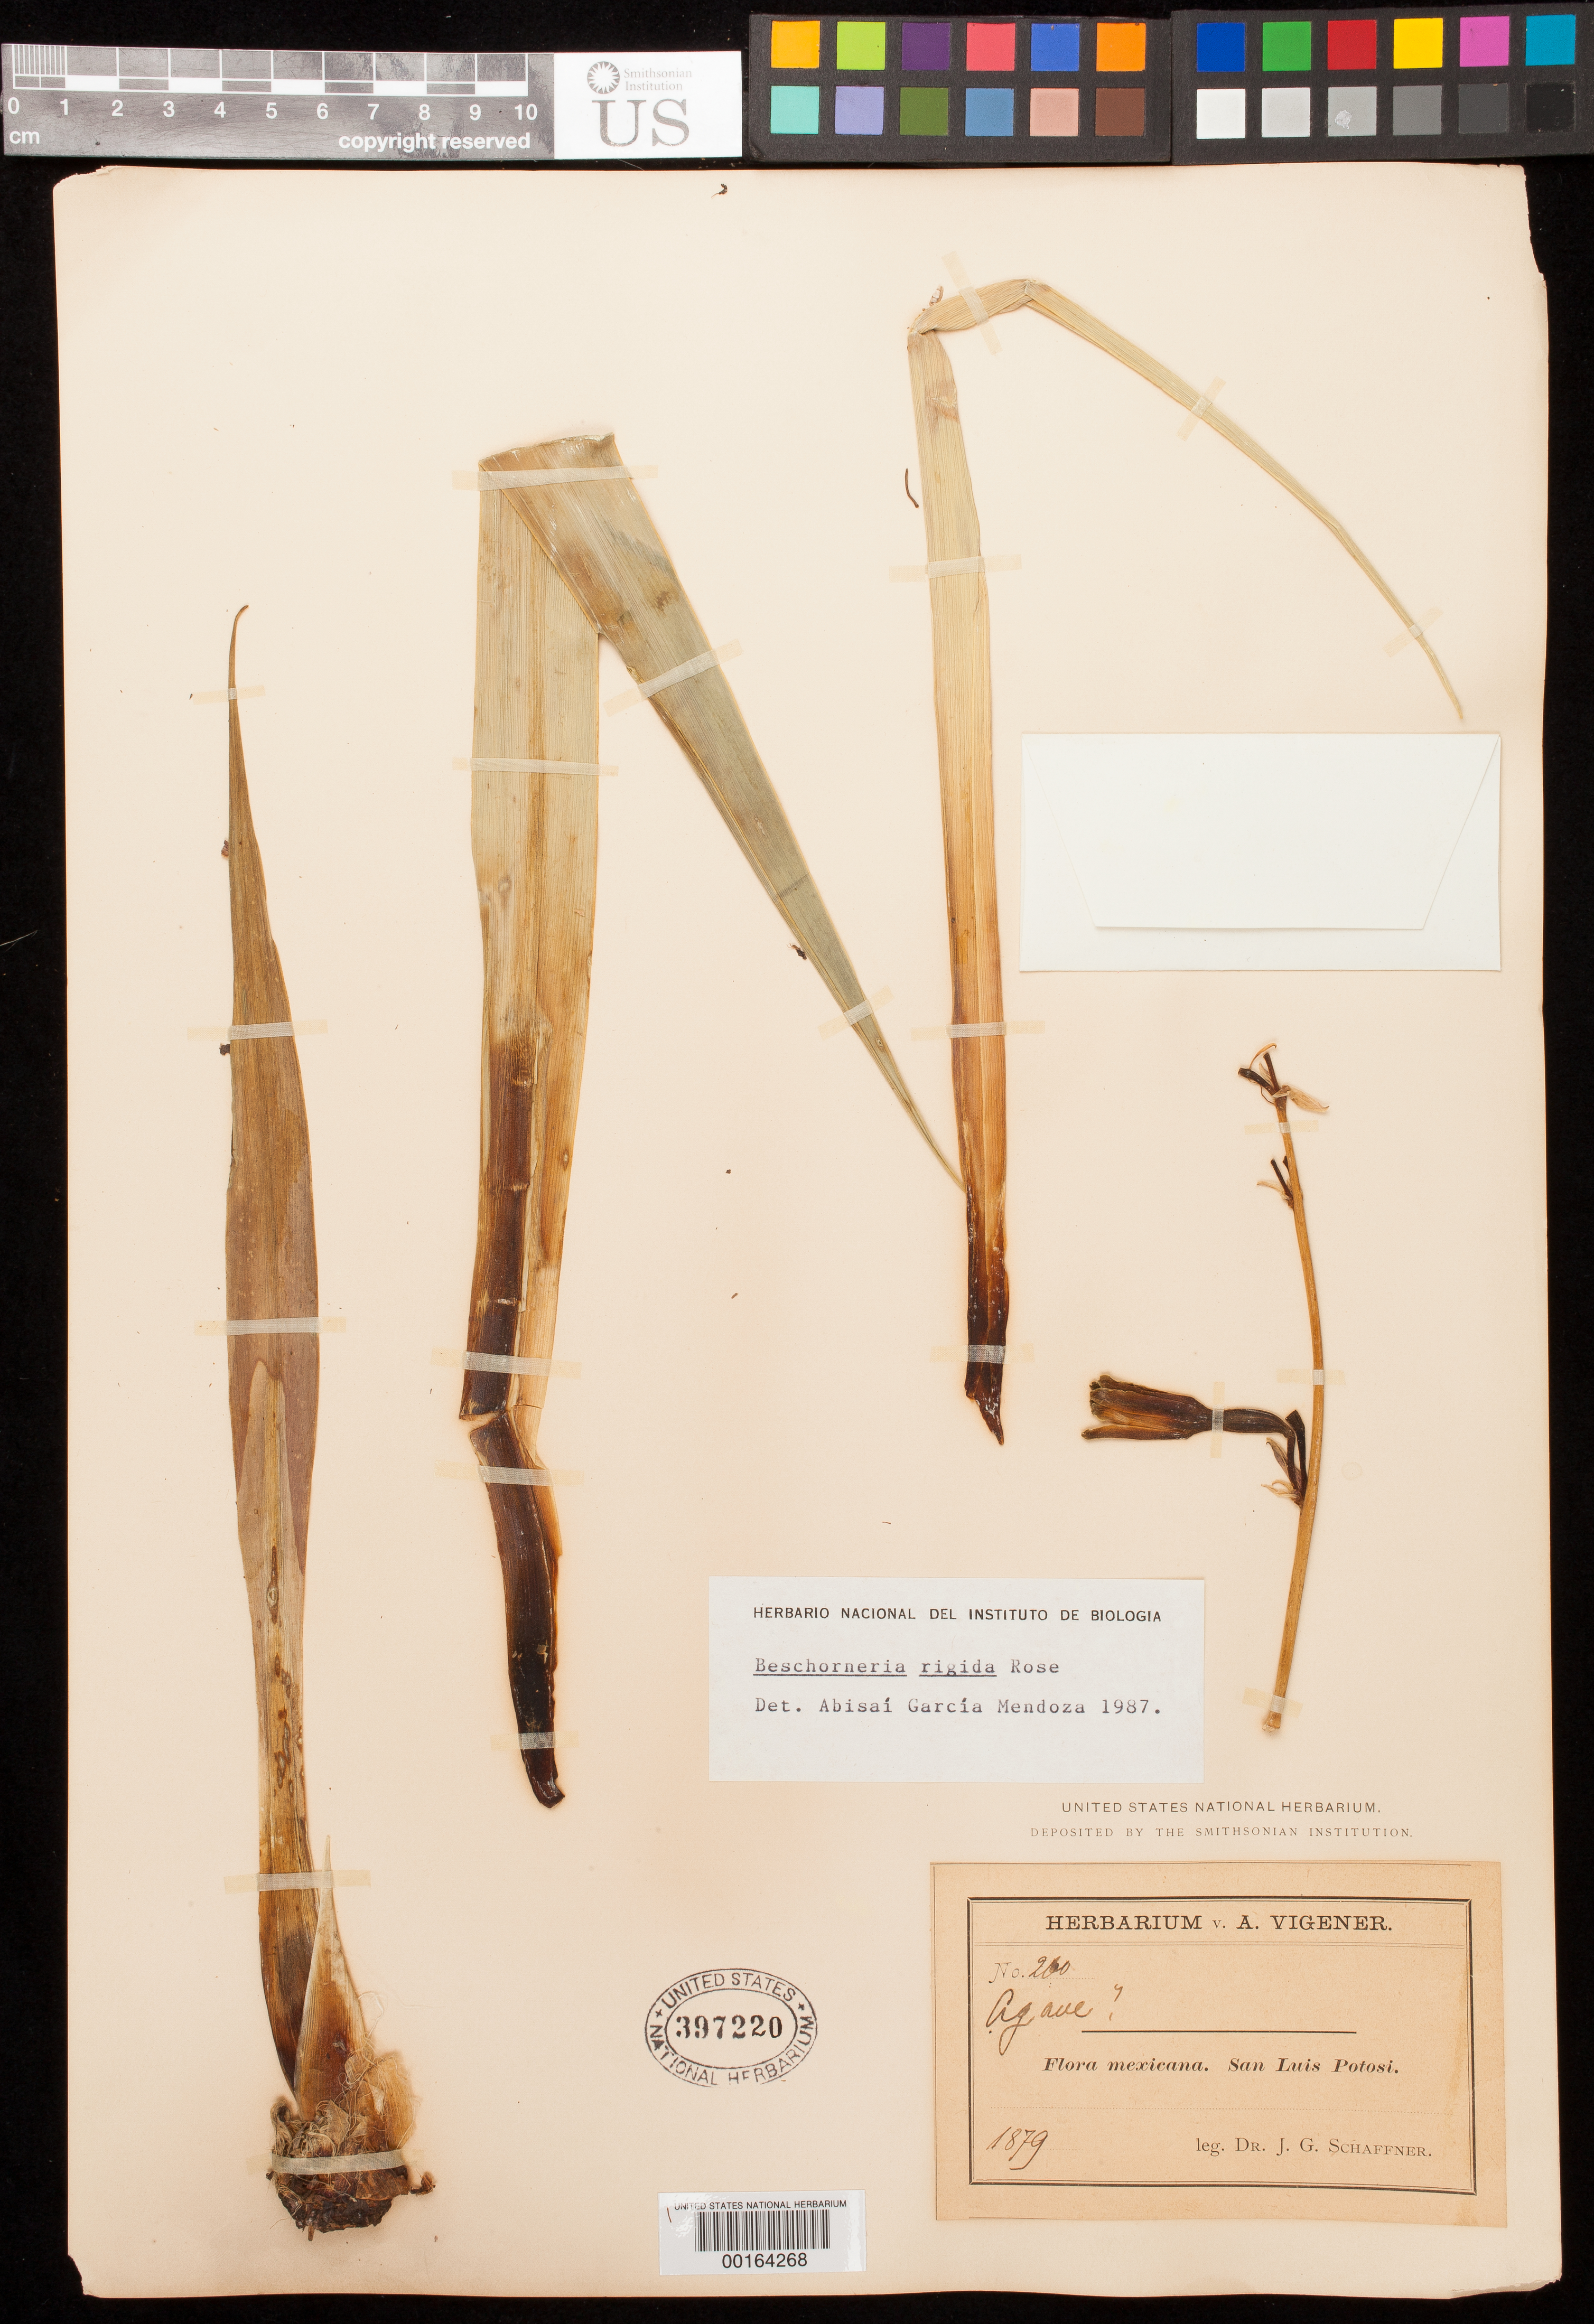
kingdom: Plantae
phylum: Tracheophyta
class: Liliopsida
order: Asparagales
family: Asparagaceae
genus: Beschorneria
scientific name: Beschorneria rigida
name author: Rose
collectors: J. G. Schaffner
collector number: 200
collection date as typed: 1879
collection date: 1879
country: Mexico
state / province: San Luis Potosí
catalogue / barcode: US 397220